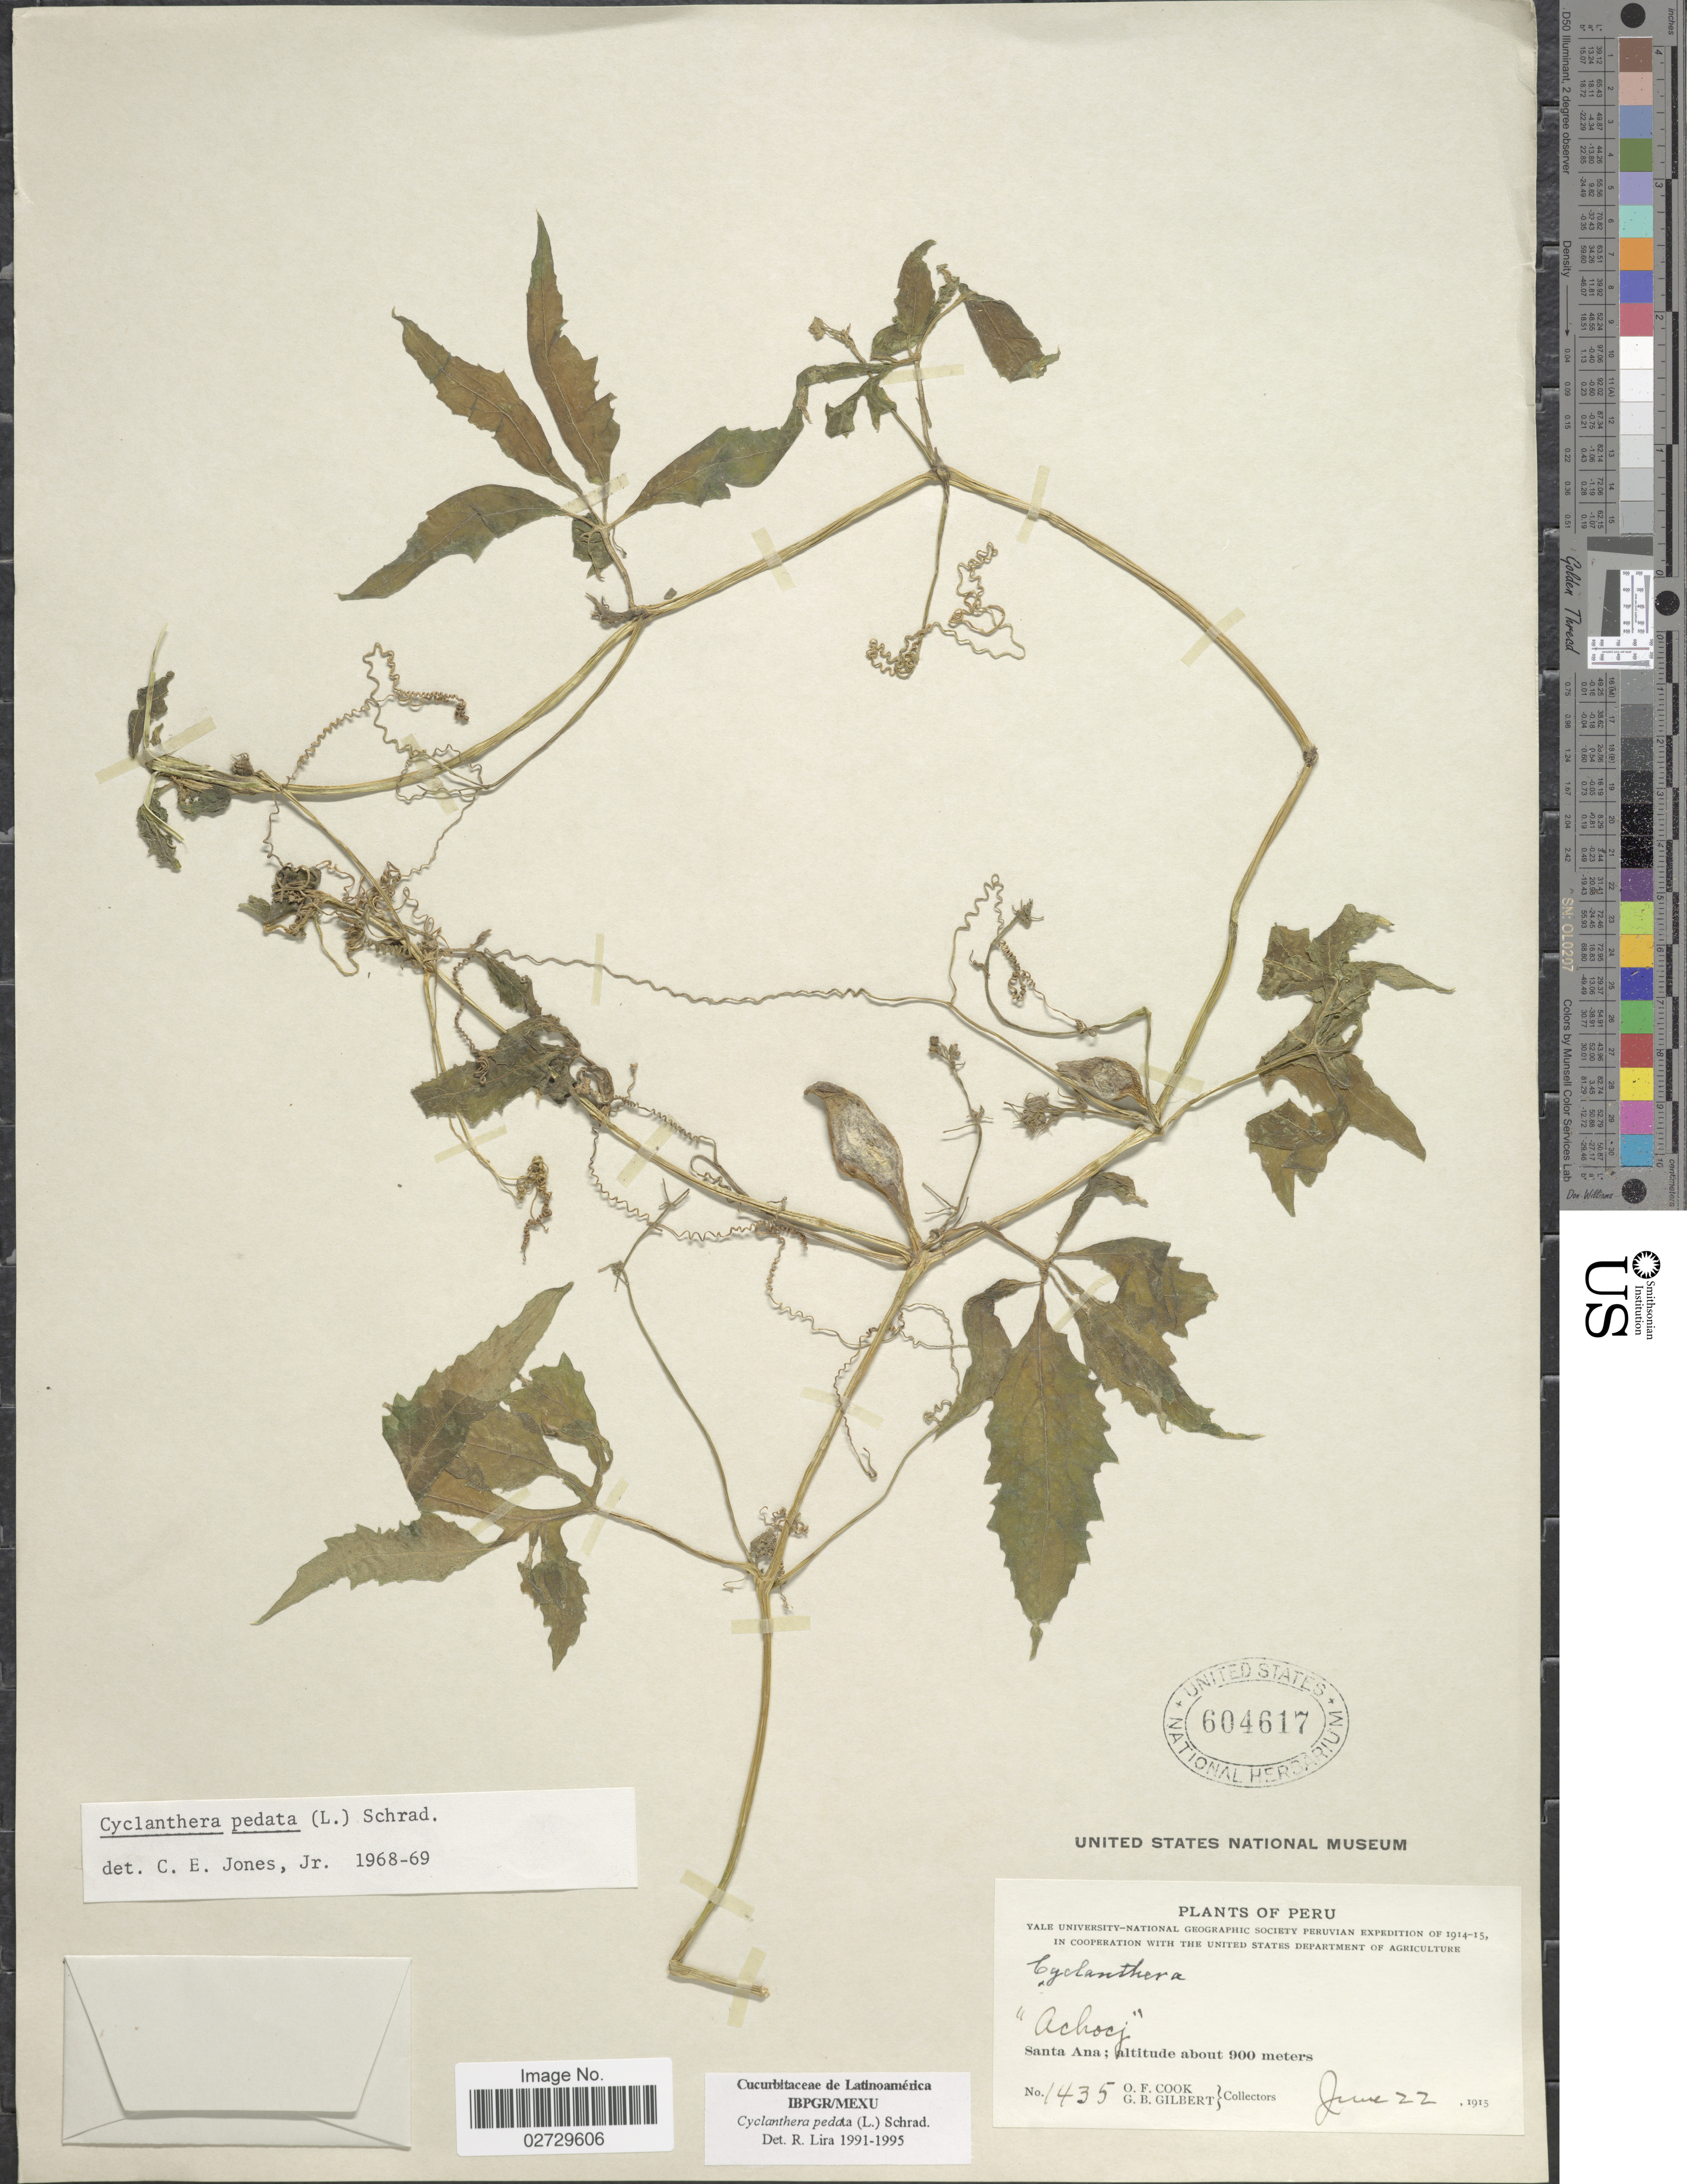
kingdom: Plantae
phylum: Tracheophyta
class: Magnoliopsida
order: Cucurbitales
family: Cucurbitaceae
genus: Cyclanthera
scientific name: Cyclanthera pedata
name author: (L.) Schrad.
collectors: O. F. Cook & G. B. Gilbert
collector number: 1435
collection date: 1915-06-22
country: Peru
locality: Santa Ana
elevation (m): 900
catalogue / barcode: US 604617